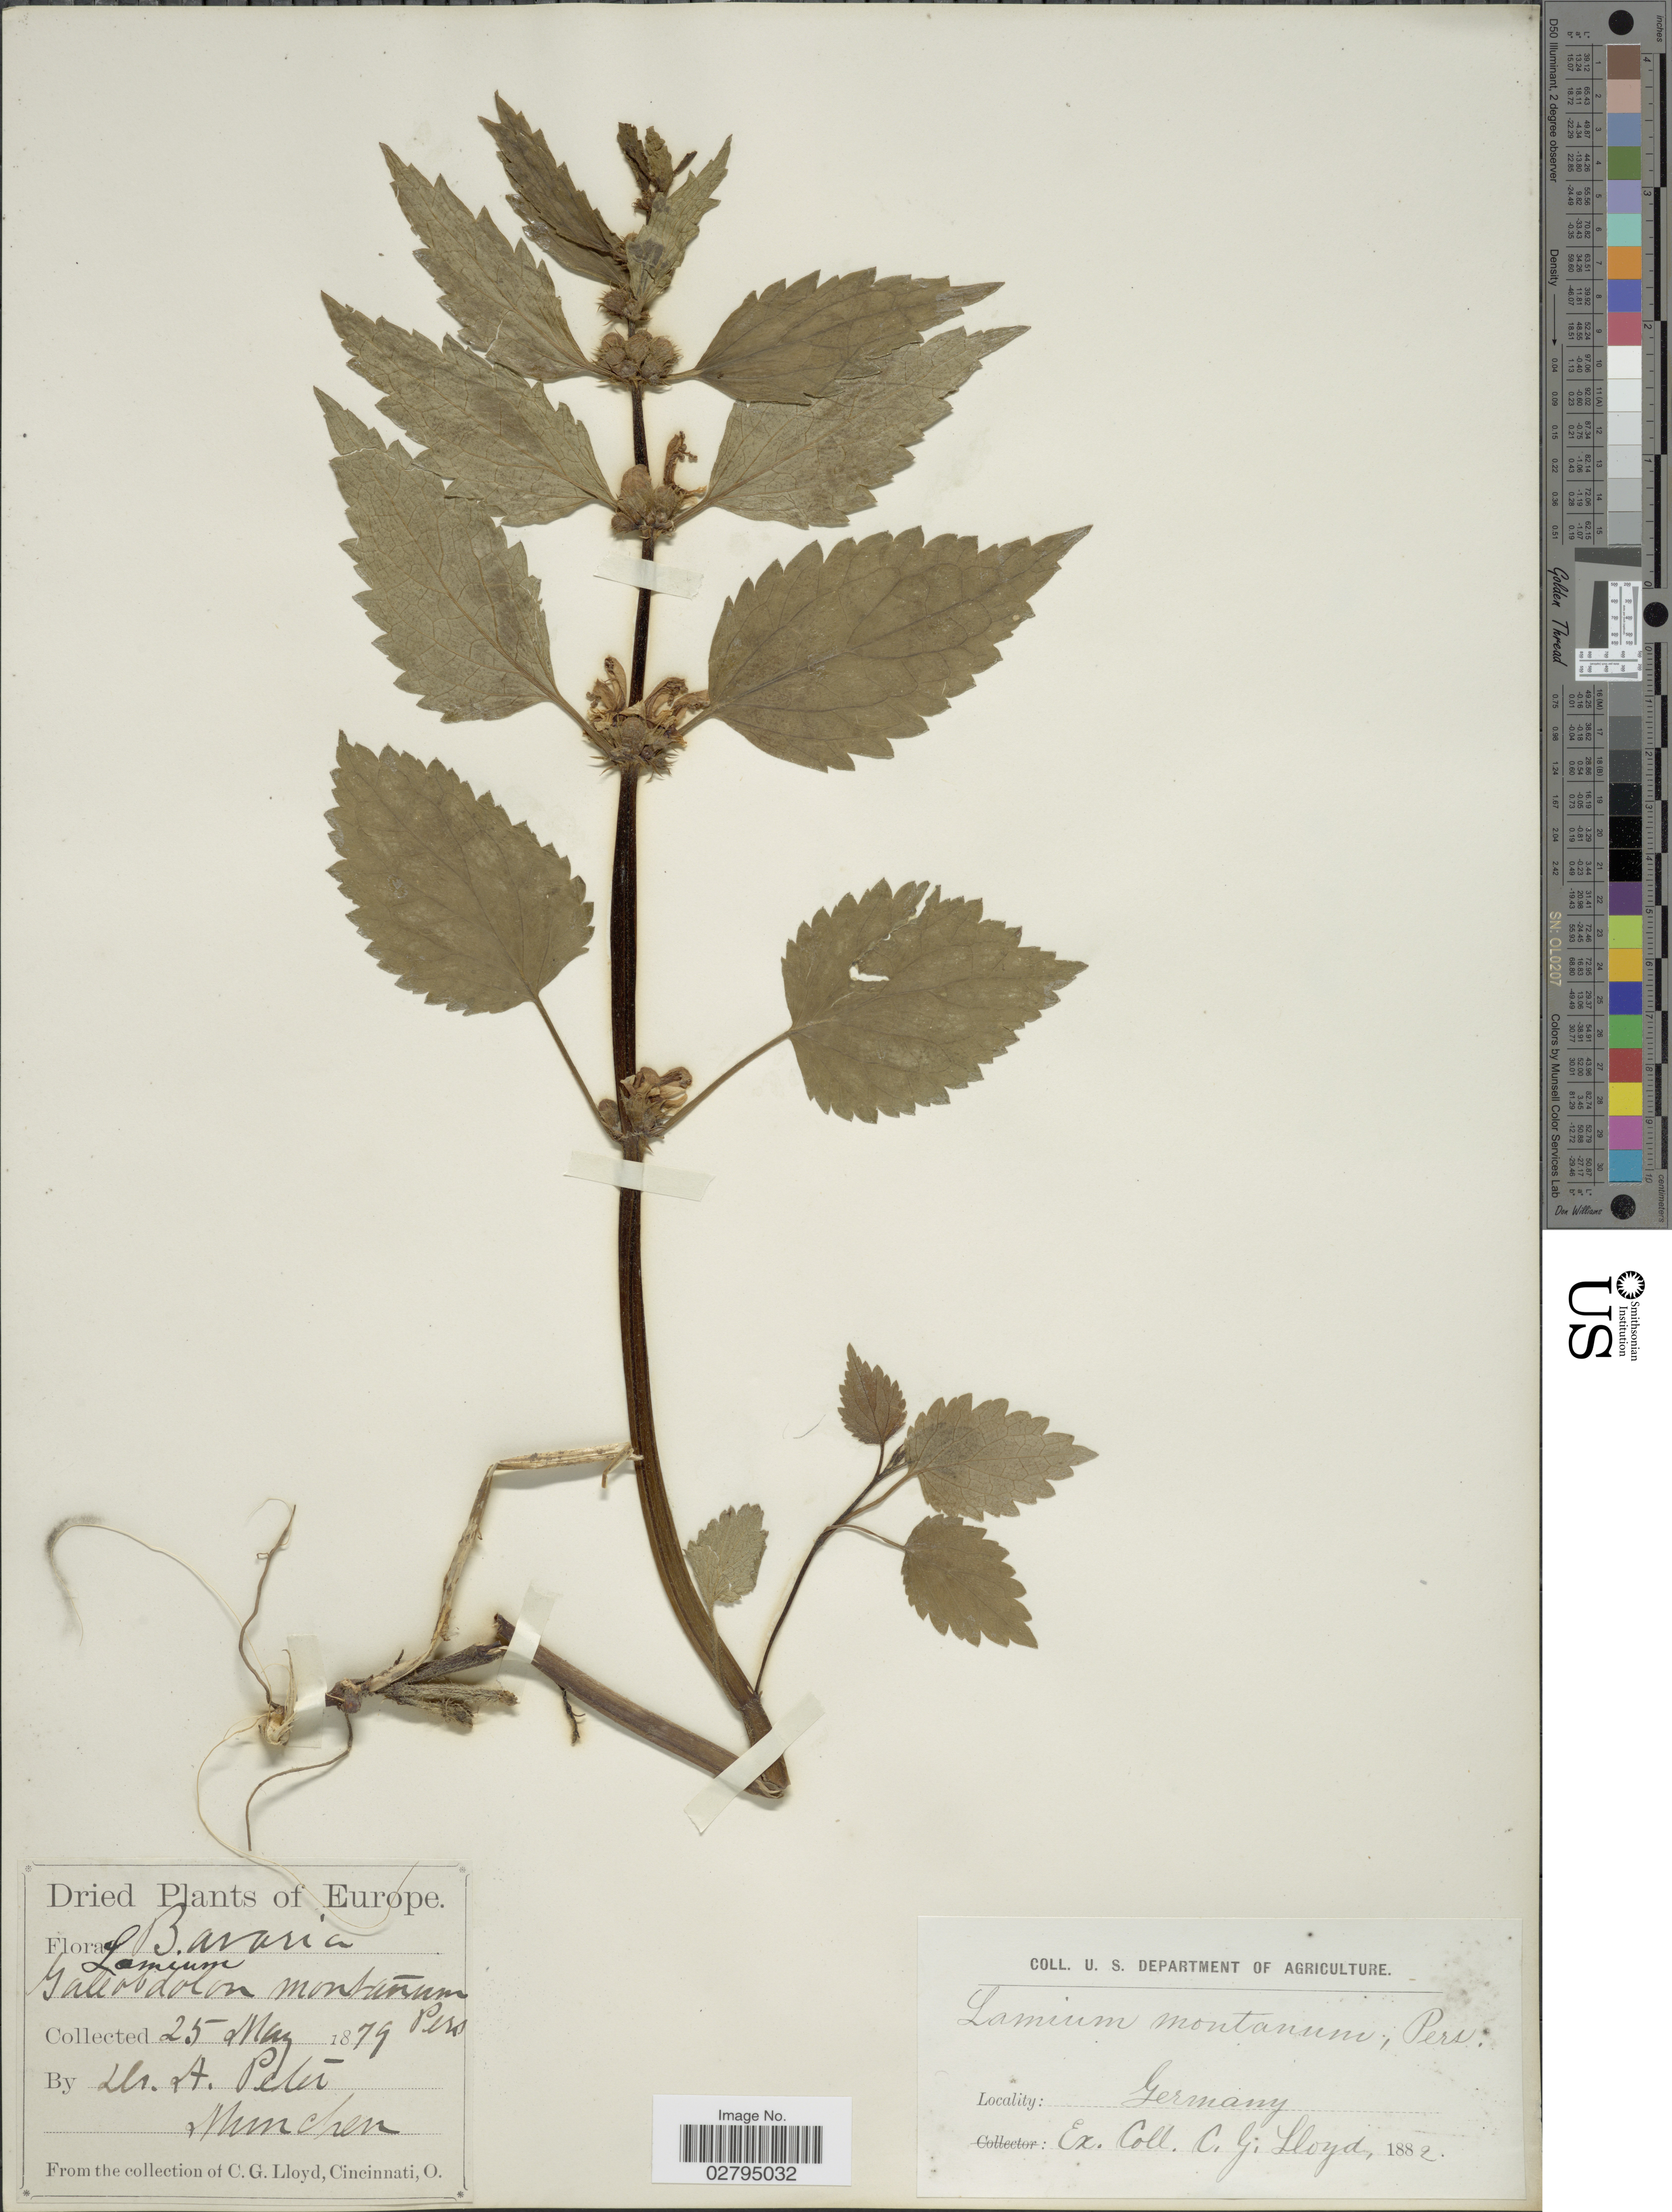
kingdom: Plantae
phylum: Tracheophyta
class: Magnoliopsida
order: Lamiales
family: Lamiaceae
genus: Lamium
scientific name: Lamium galeobdolon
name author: (L.) L.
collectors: A. Peter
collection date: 1879-05-25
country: Germany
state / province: Bayern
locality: Bavaria. Munchen.